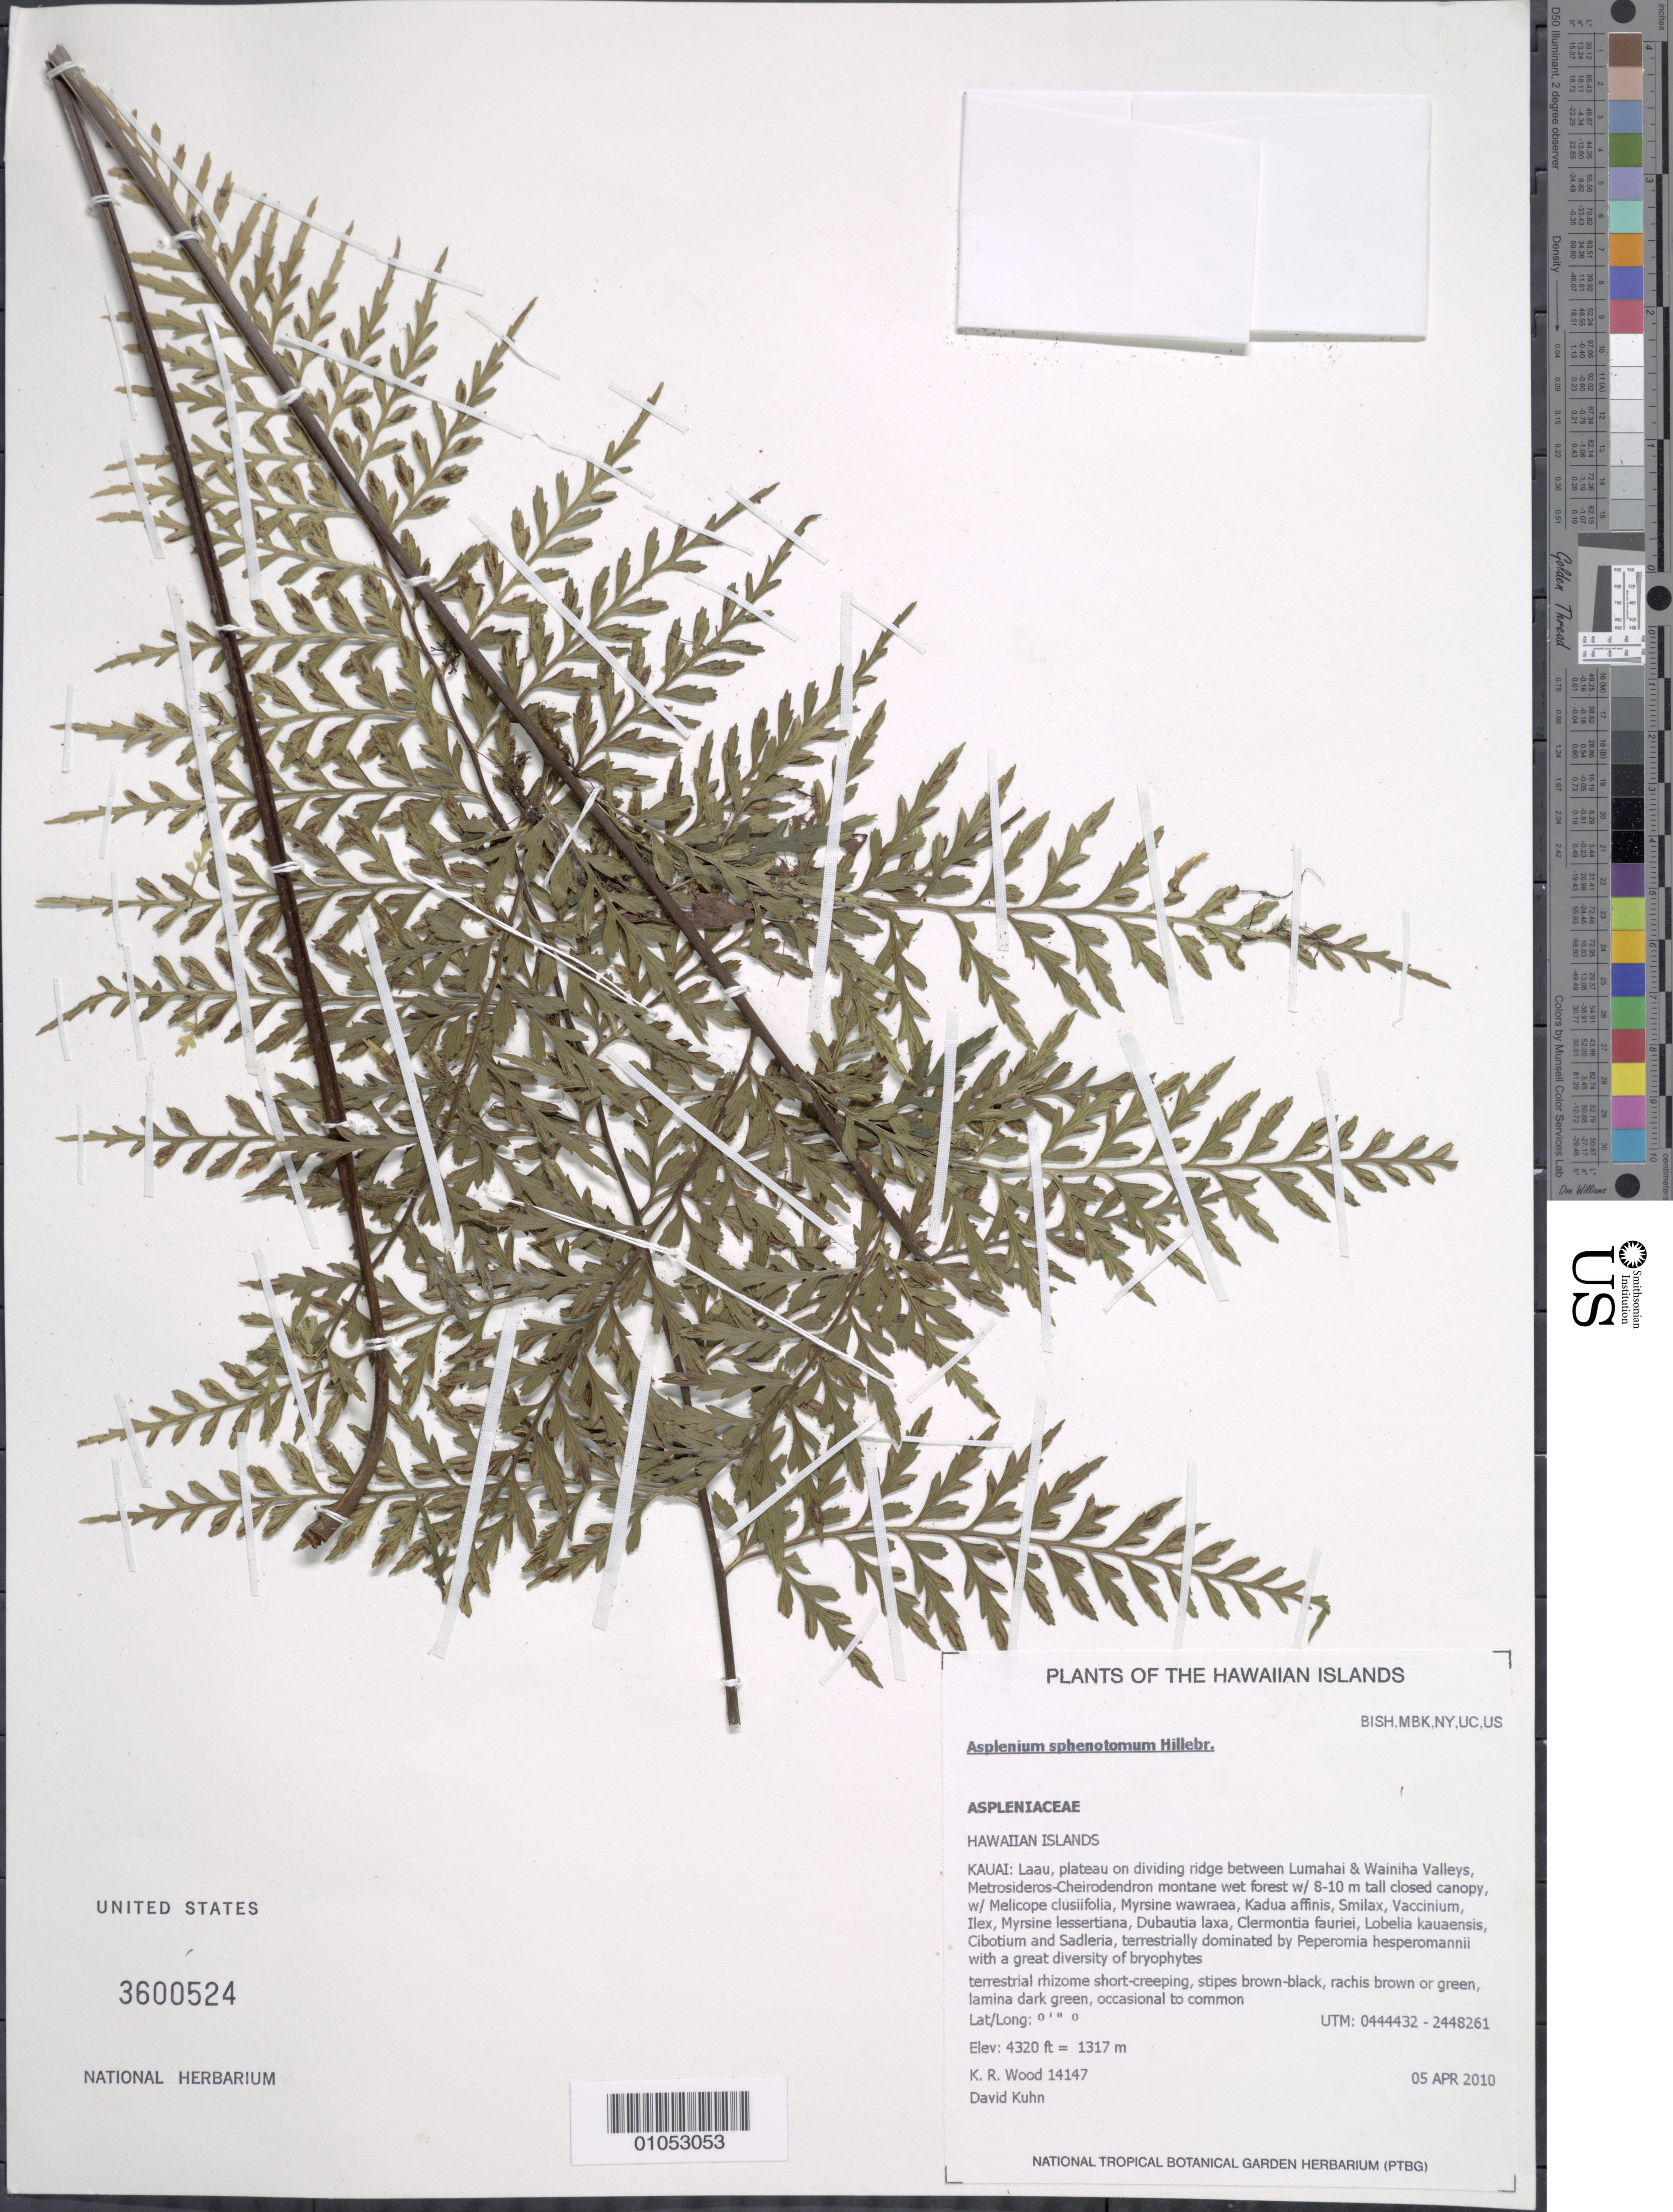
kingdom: Plantae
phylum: Tracheophyta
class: Polypodiopsida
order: Polypodiales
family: Aspleniaceae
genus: Asplenium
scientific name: Asplenium sphenotomum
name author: Hillebr.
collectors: K. R. Wood & D. Kuhn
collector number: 14147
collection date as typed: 5 Apr 2010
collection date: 2010-04-05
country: United States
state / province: Hawaii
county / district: Kauai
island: Kaua'i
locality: Laau, plateau on dividing ridge between Lumahai & Wainiha Valleys.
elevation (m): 1317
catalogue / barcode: US 3600524